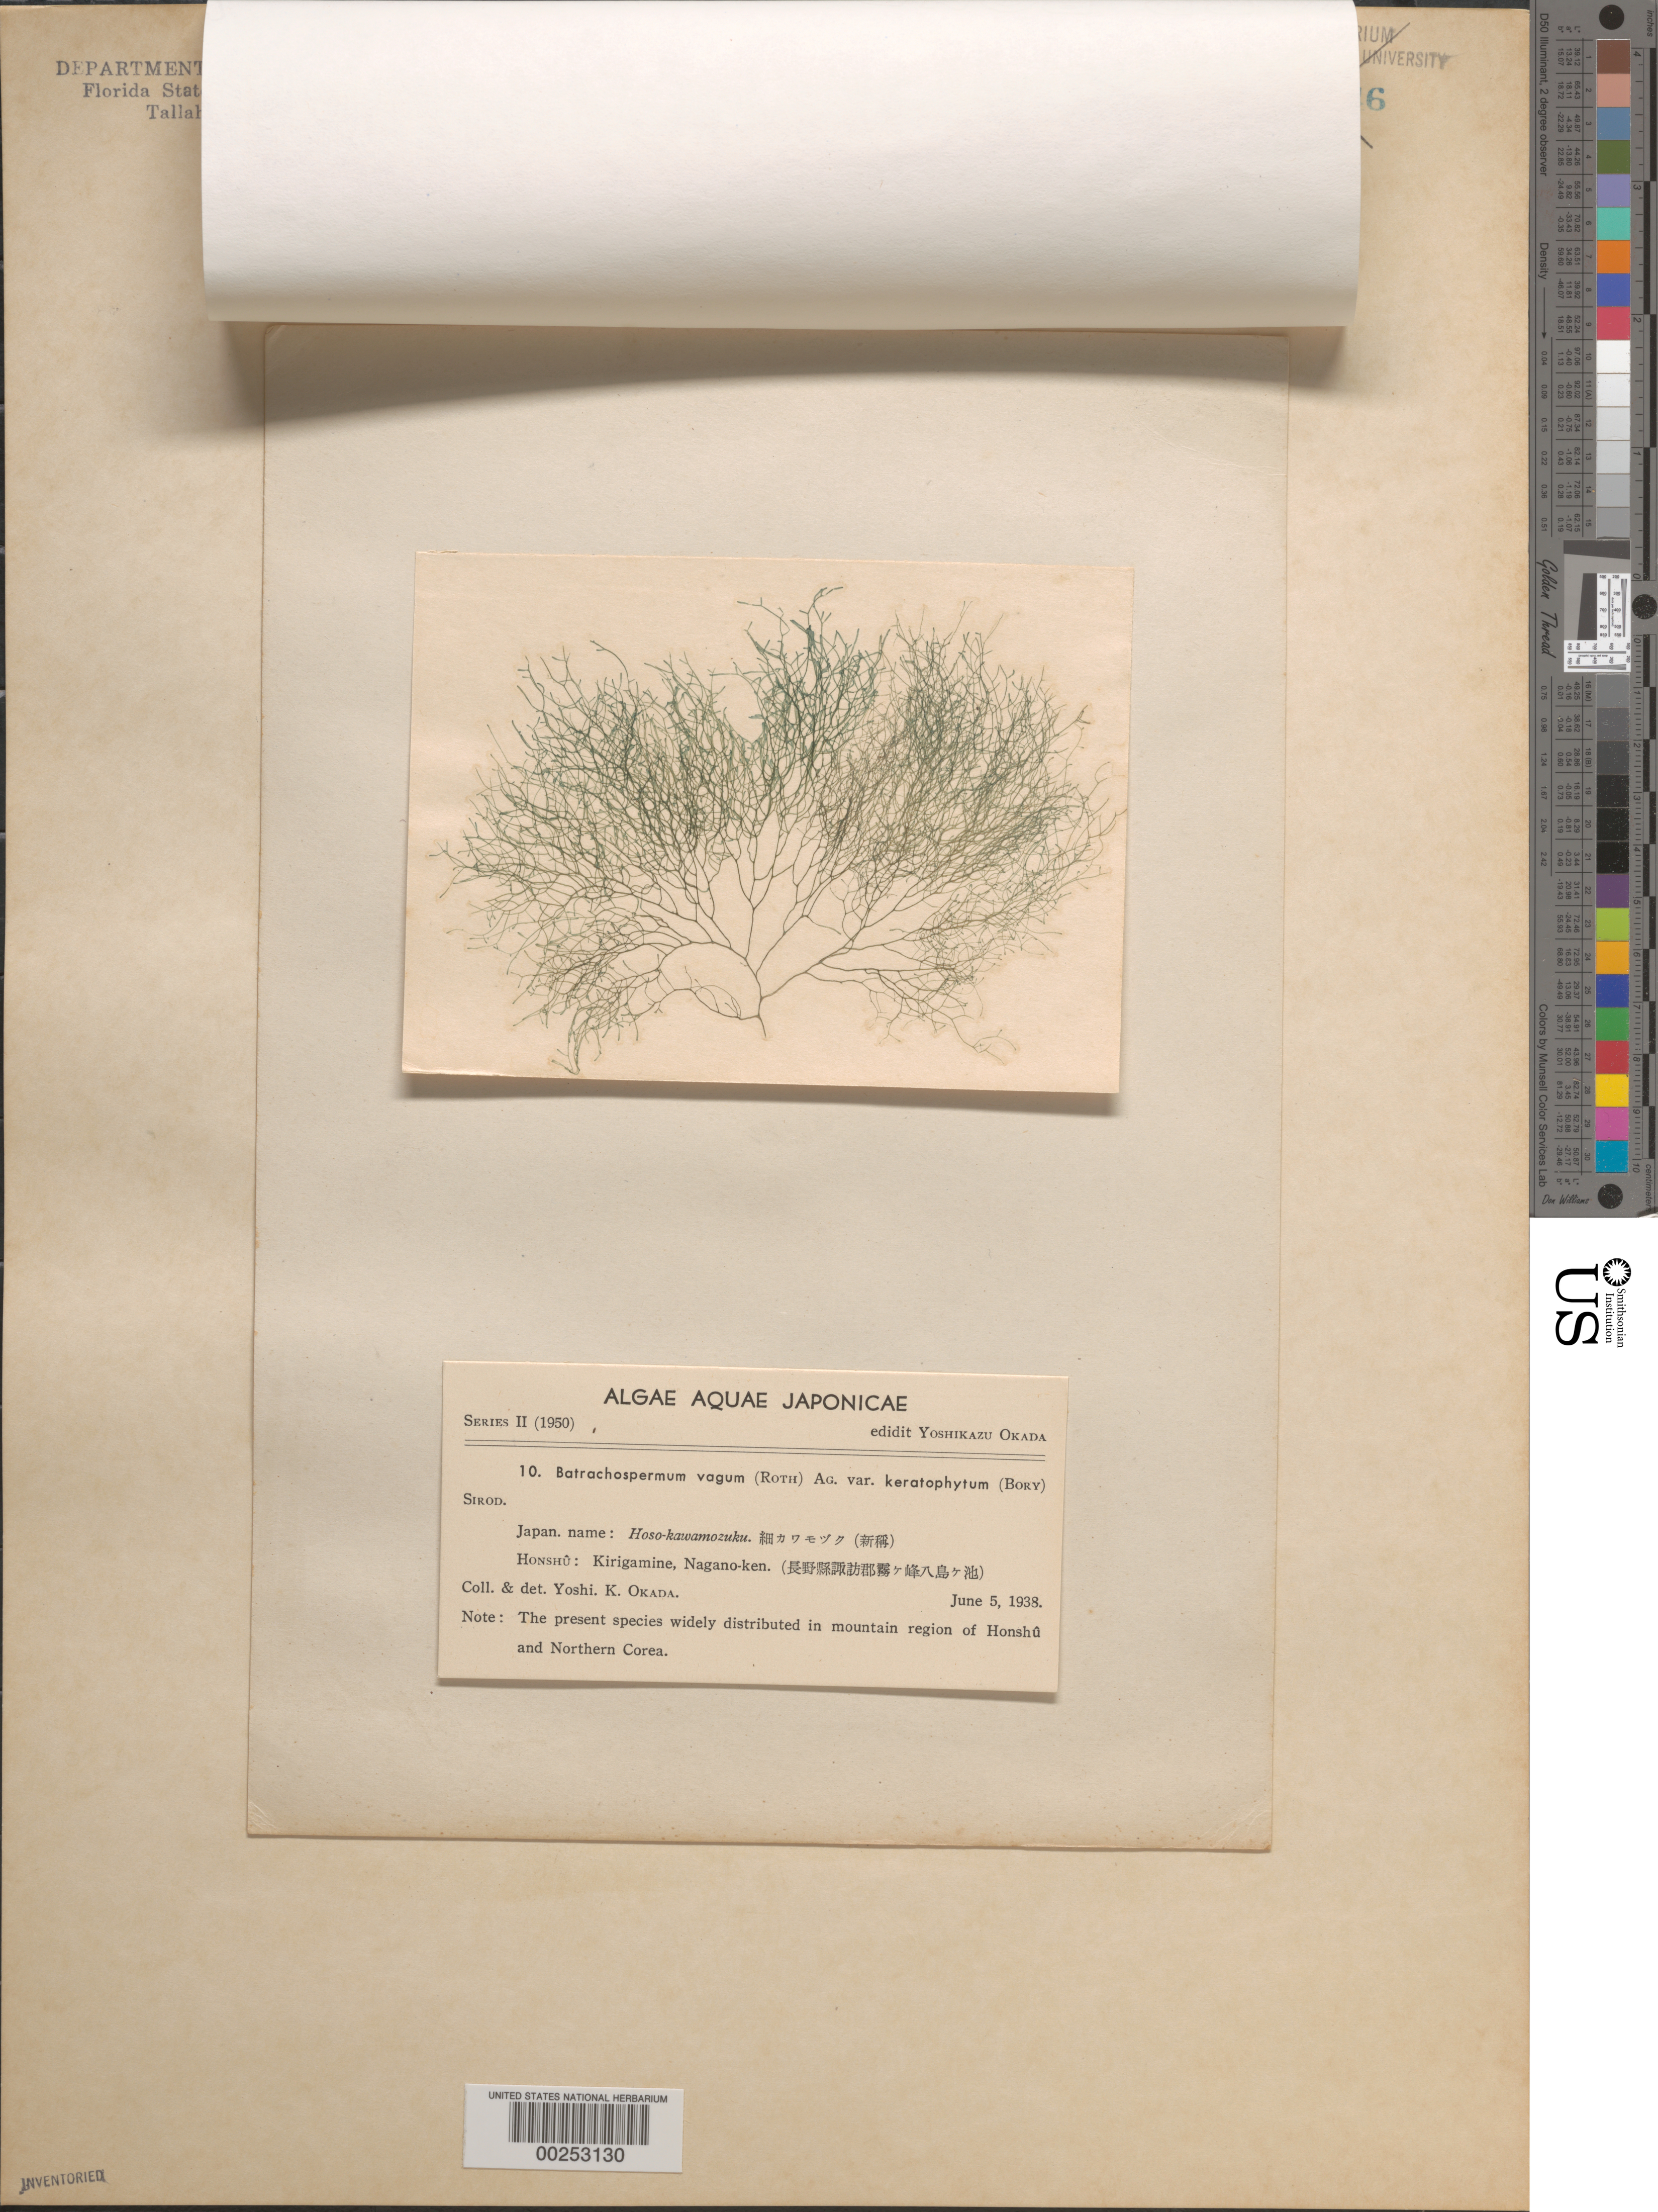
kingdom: Plantae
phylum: Rhodophyta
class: Florideophyceae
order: Batrachospermales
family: Batrachospermaceae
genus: Batrachospermum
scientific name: Batrachospermum turfosum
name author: Bory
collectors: Y. Okada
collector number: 10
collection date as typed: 05 Jun 1938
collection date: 1938-06-05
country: Japan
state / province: Nagano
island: Honshu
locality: Kirigamine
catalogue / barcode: US 21371